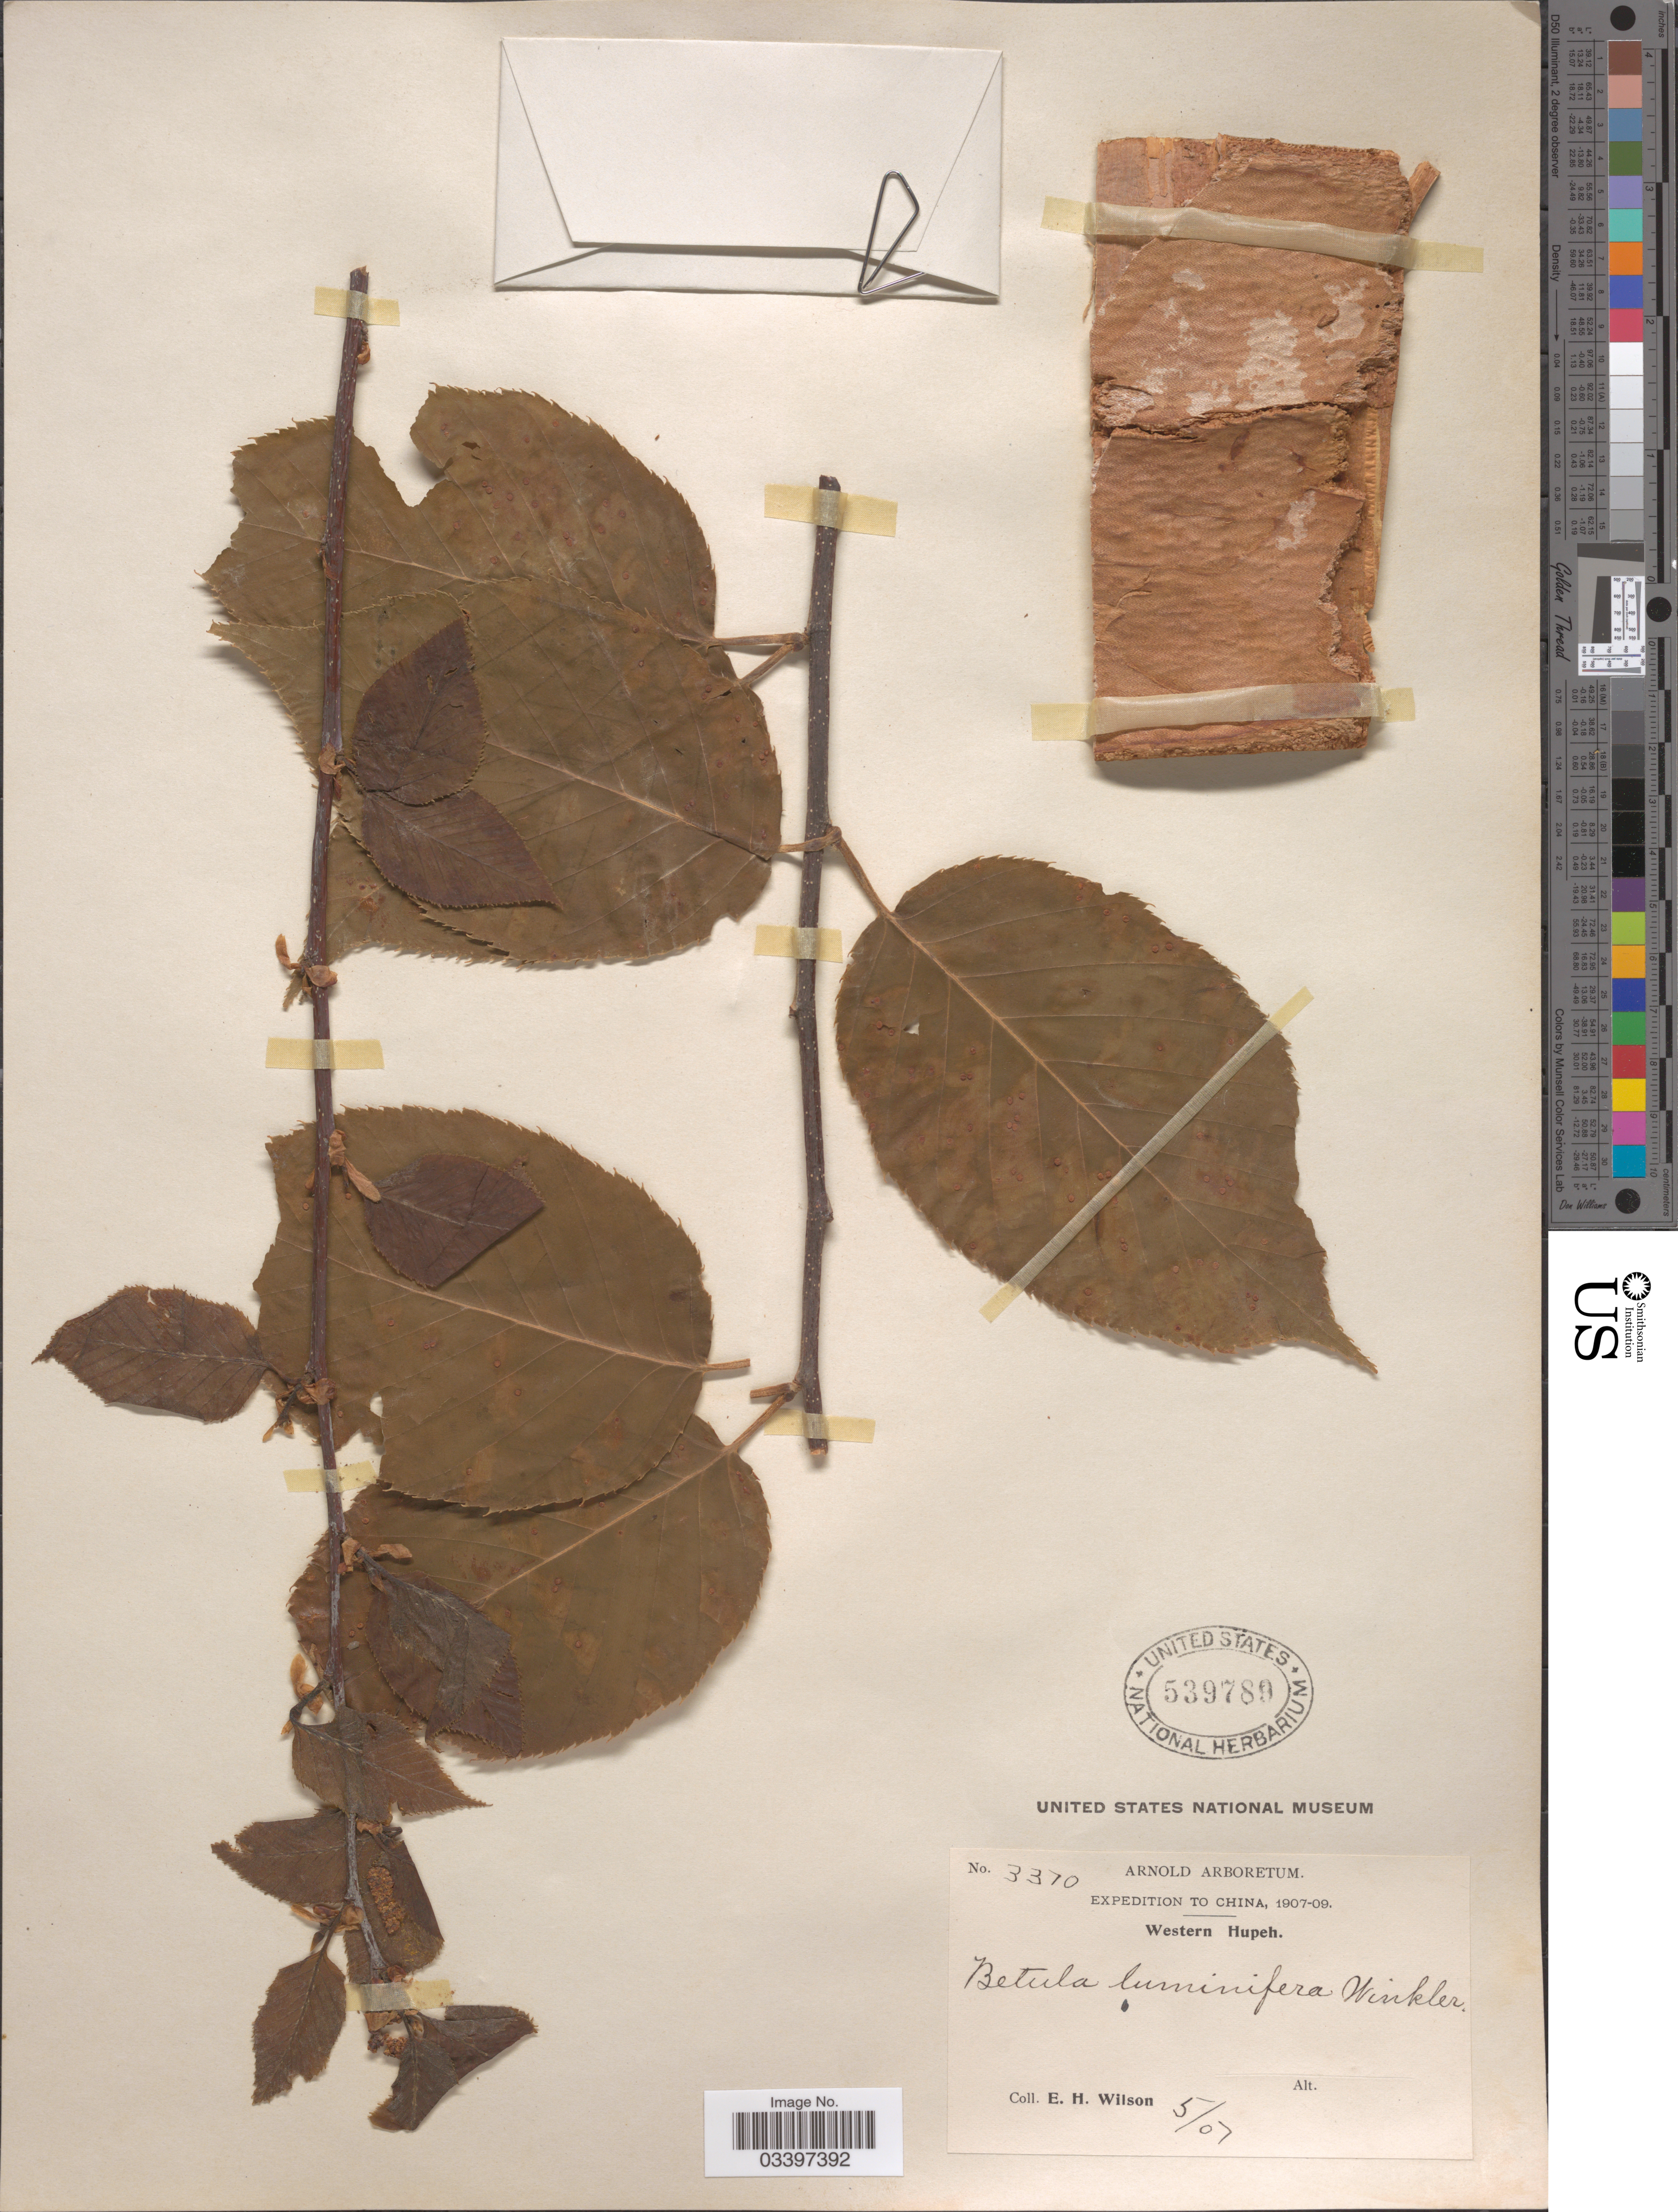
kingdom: Plantae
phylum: Tracheophyta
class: Magnoliopsida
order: Fagales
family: Betulaceae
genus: Betula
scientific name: Betula luminifera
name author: H.J.P. Winkl.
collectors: E. Wilson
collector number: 3370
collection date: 1907-05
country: China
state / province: Hubei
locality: Western Hupeh.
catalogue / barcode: US 539789